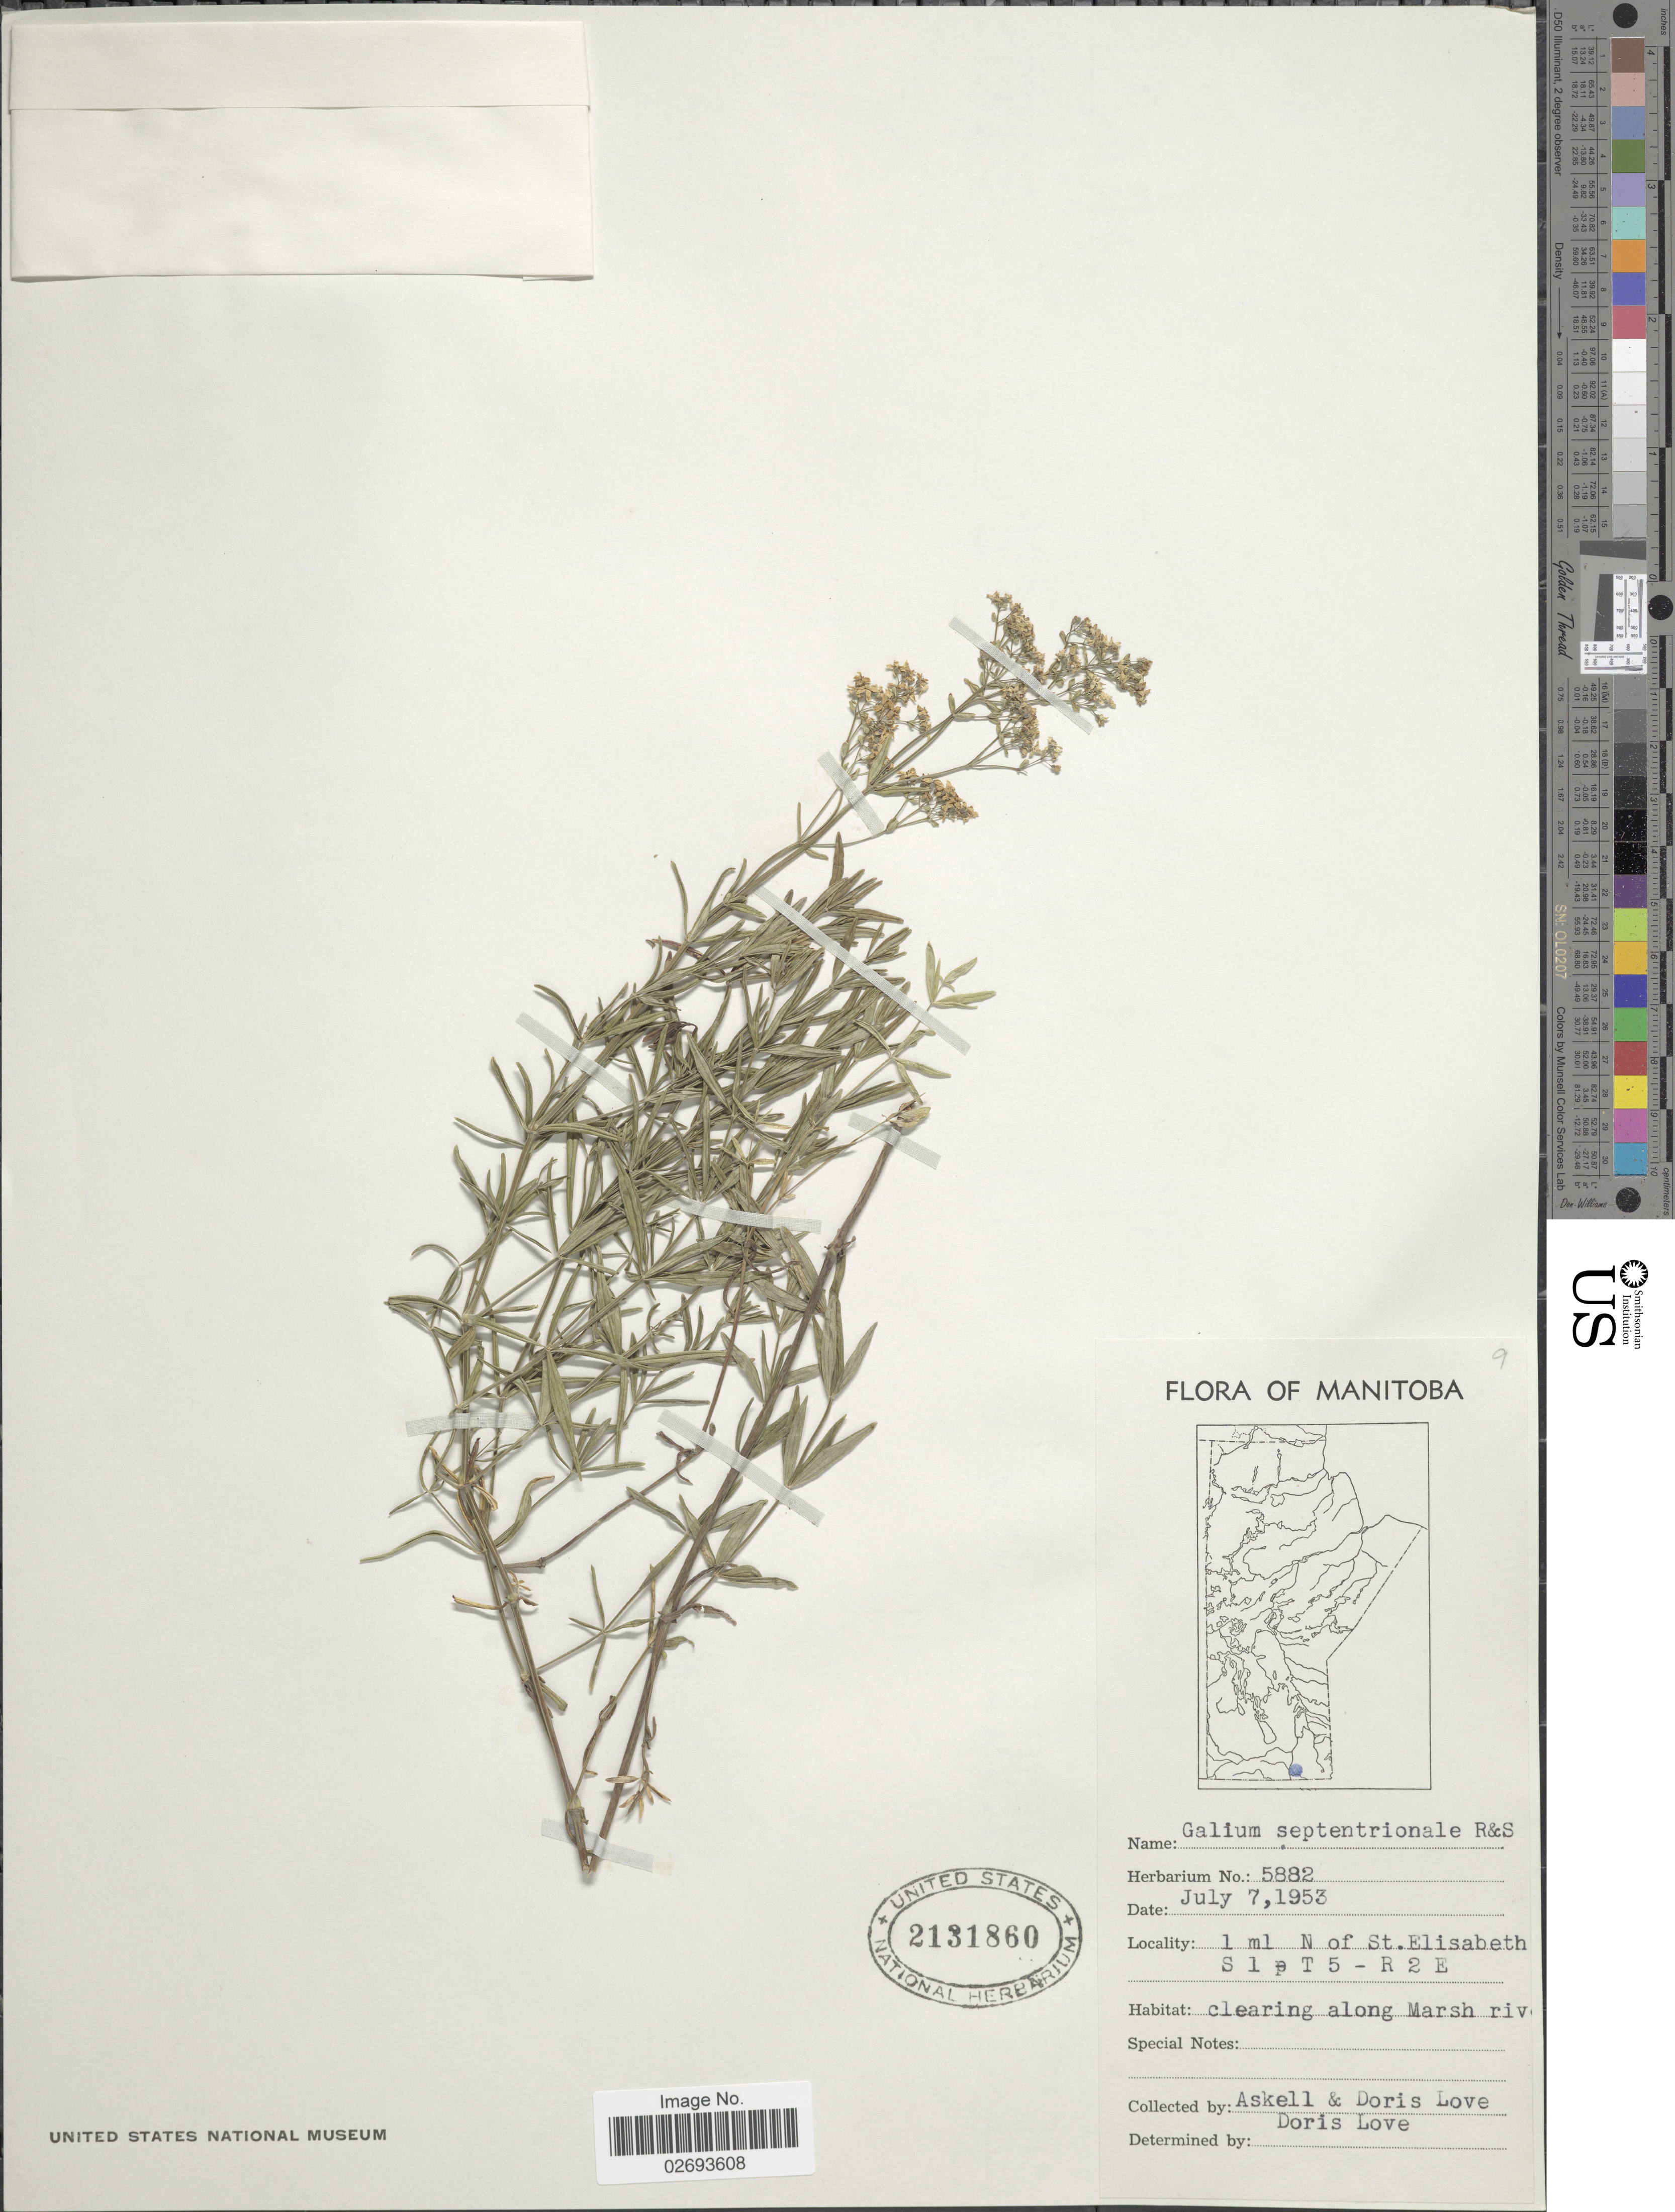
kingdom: Plantae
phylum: Tracheophyta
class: Magnoliopsida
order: Gentianales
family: Rubiaceae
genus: Galium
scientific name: Galium septentrionale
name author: Roem. & Schult.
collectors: -. Askell & D. Löve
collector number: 5882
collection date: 1953-07-07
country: Canada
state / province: Manitoba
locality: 1 ml N of St. Elisabeth S1-T5-R2E, clearing along marsh riv.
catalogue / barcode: US 2131860